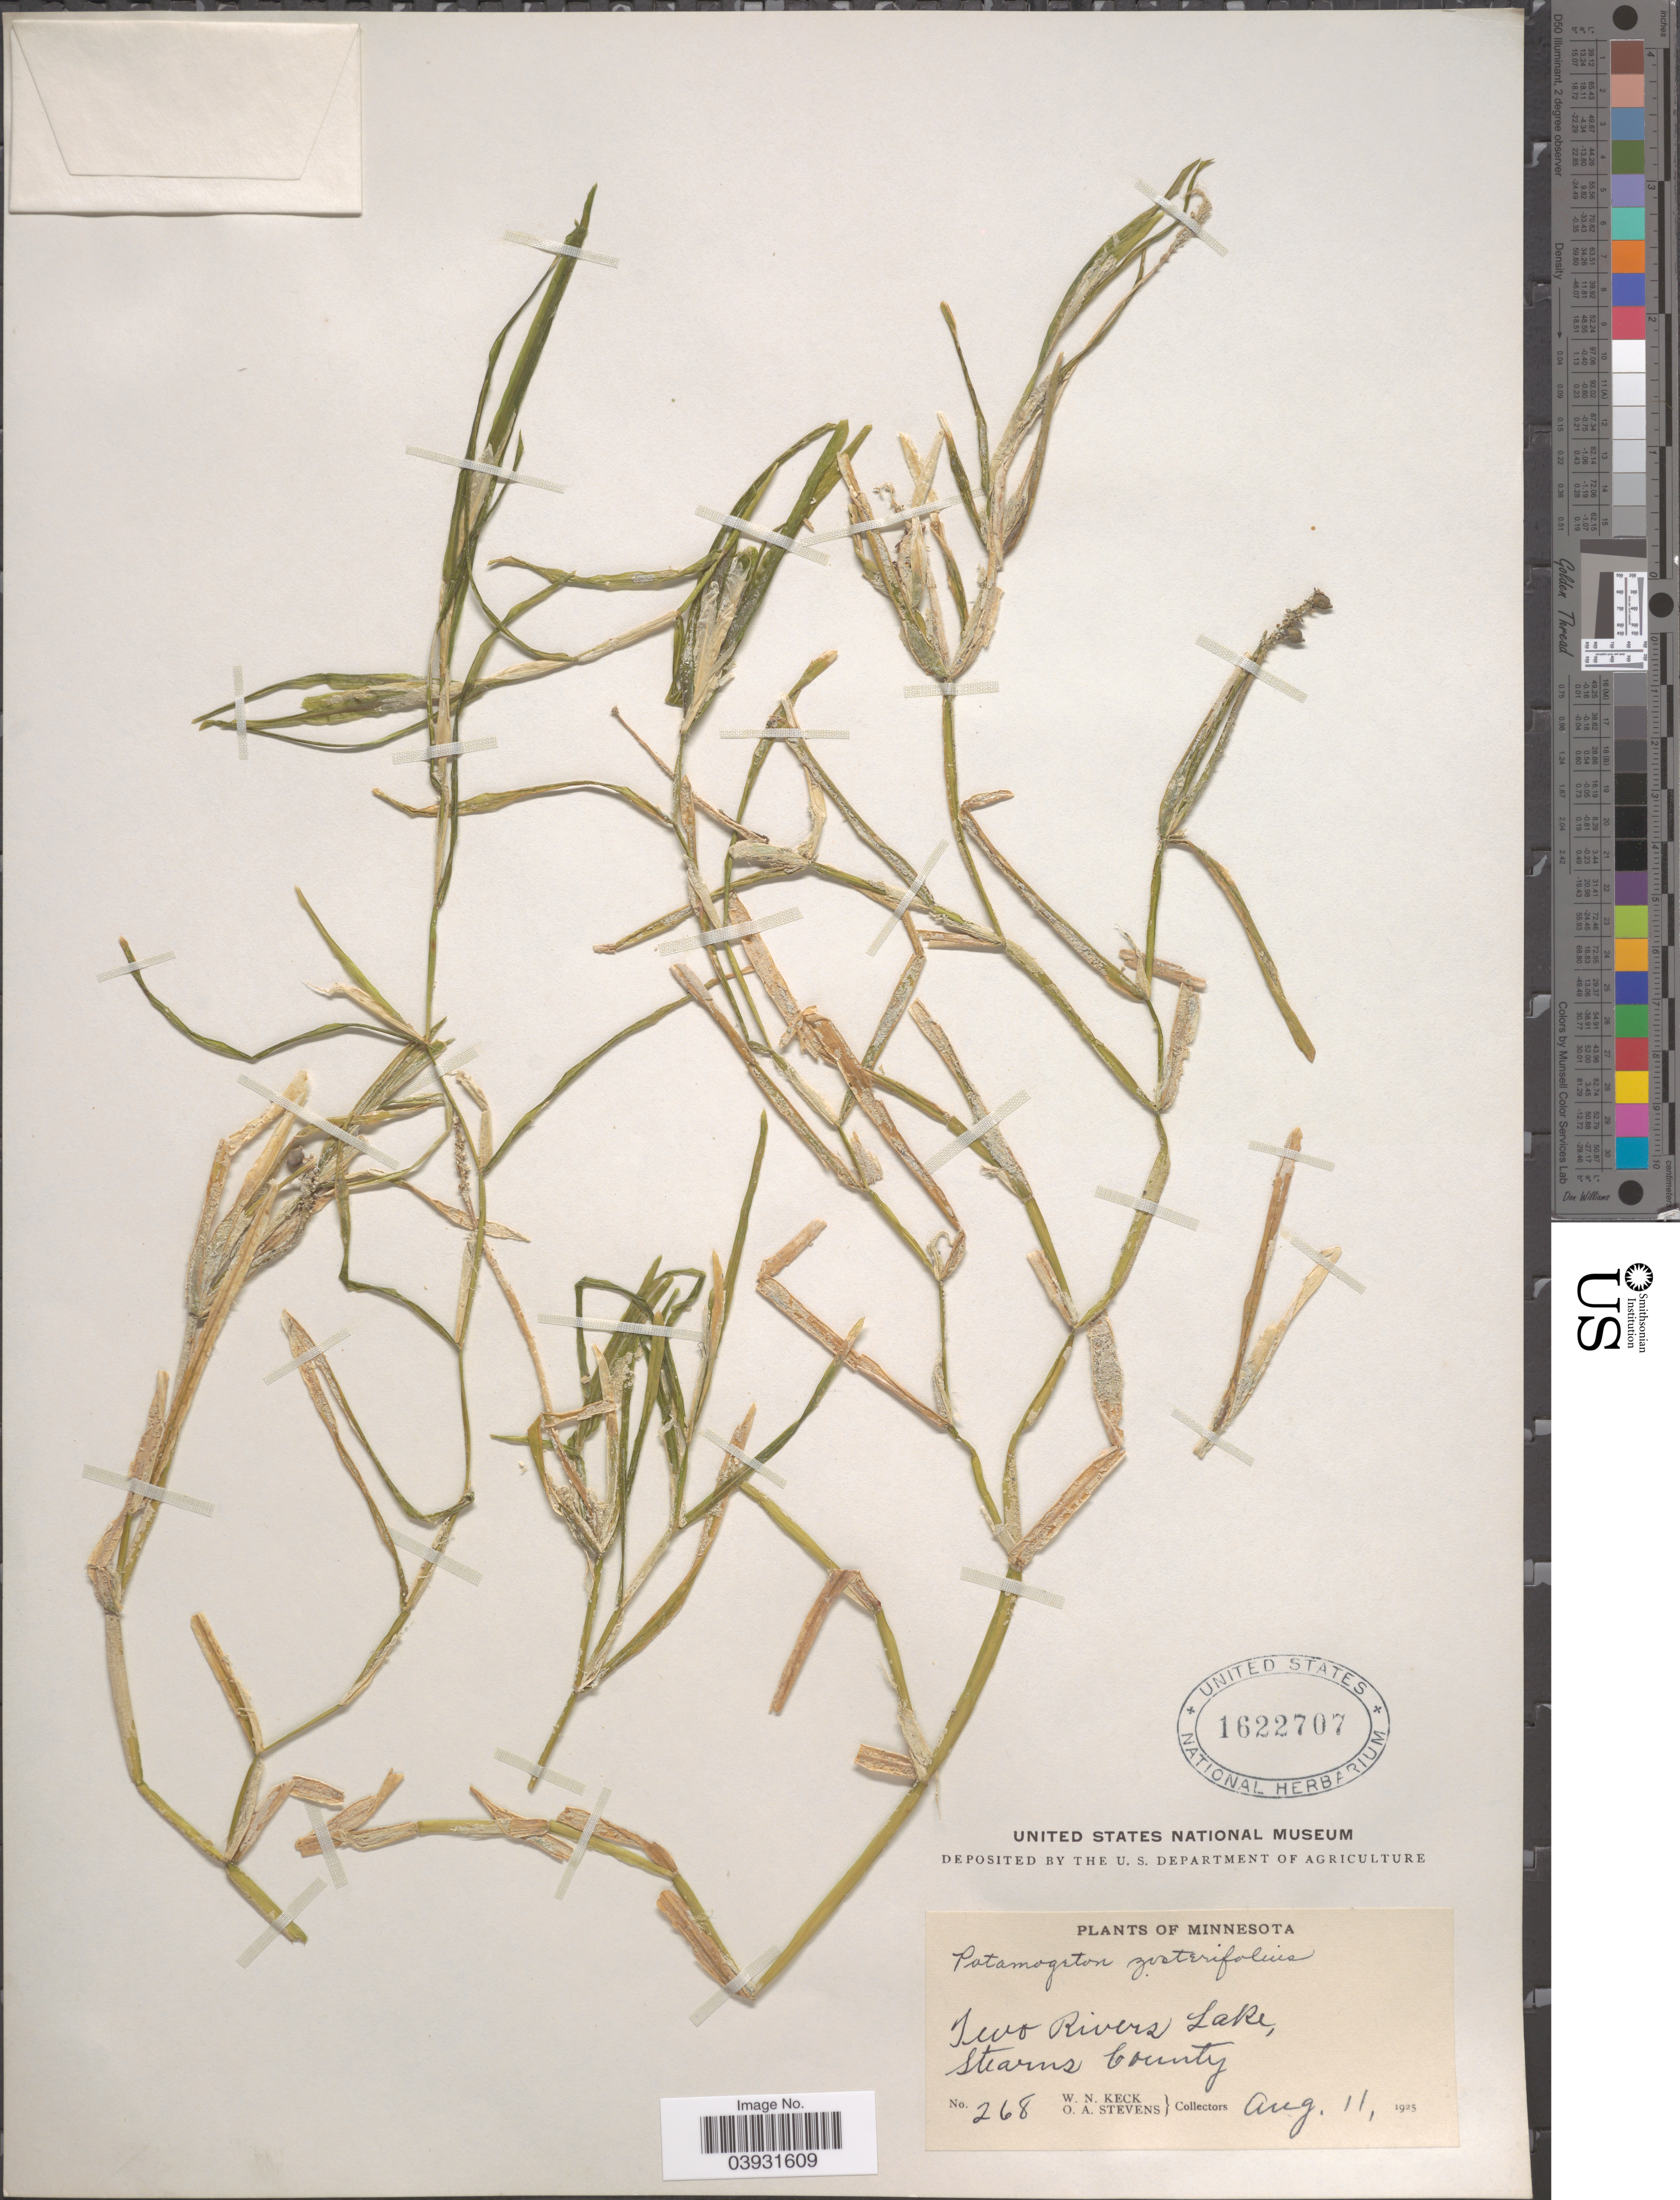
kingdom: Plantae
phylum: Tracheophyta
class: Liliopsida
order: Alismatales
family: Potamogetonaceae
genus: Potamogeton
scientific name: Potamogeton zosterifolius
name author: Schumach.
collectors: W. Keck & O. A. Stevens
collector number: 268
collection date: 1925-08-11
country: United States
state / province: Minnesota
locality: Iwo Rivers Lake, Stearns County.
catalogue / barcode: US 1622707